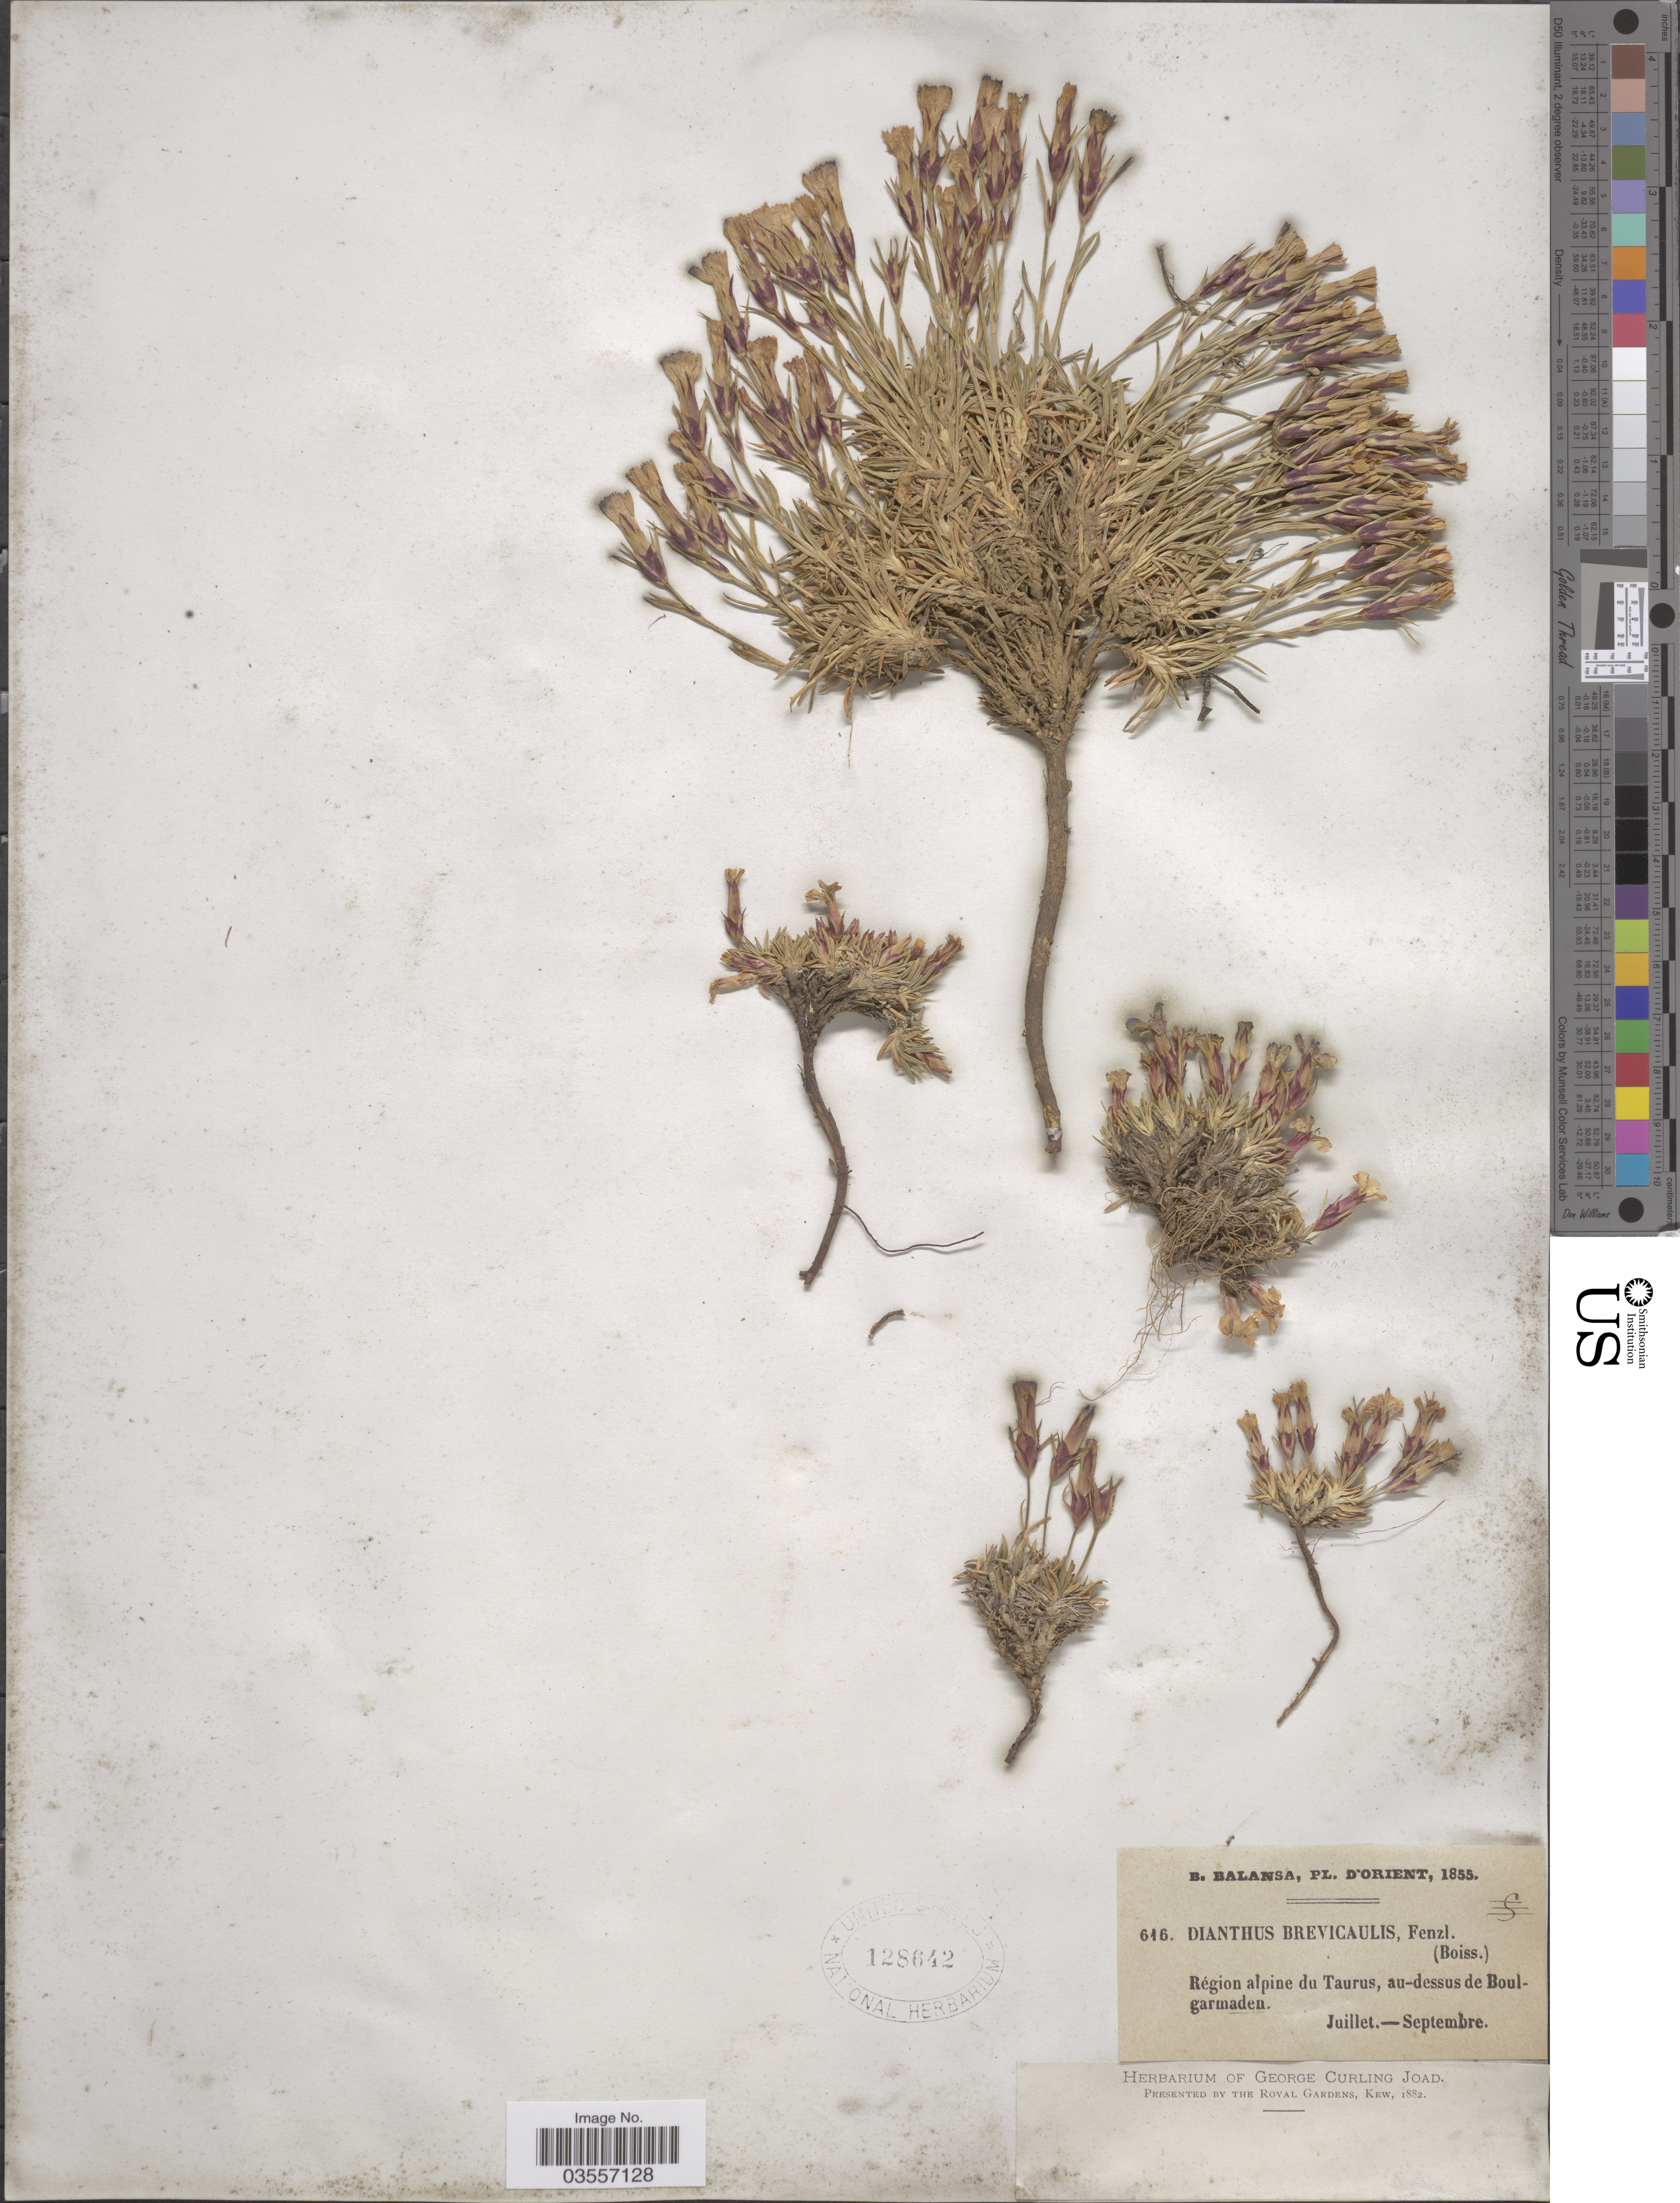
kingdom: Plantae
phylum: Tracheophyta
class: Magnoliopsida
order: Caryophyllales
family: Caryophyllaceae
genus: Dianthus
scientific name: Dianthus brevicaulis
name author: Fenzl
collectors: B. Balansa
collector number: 616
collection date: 1855-07/1855-09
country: Turkey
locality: Orient. Région alpine du Taurus, au-dessus de Boulgarmaden.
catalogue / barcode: US 128642